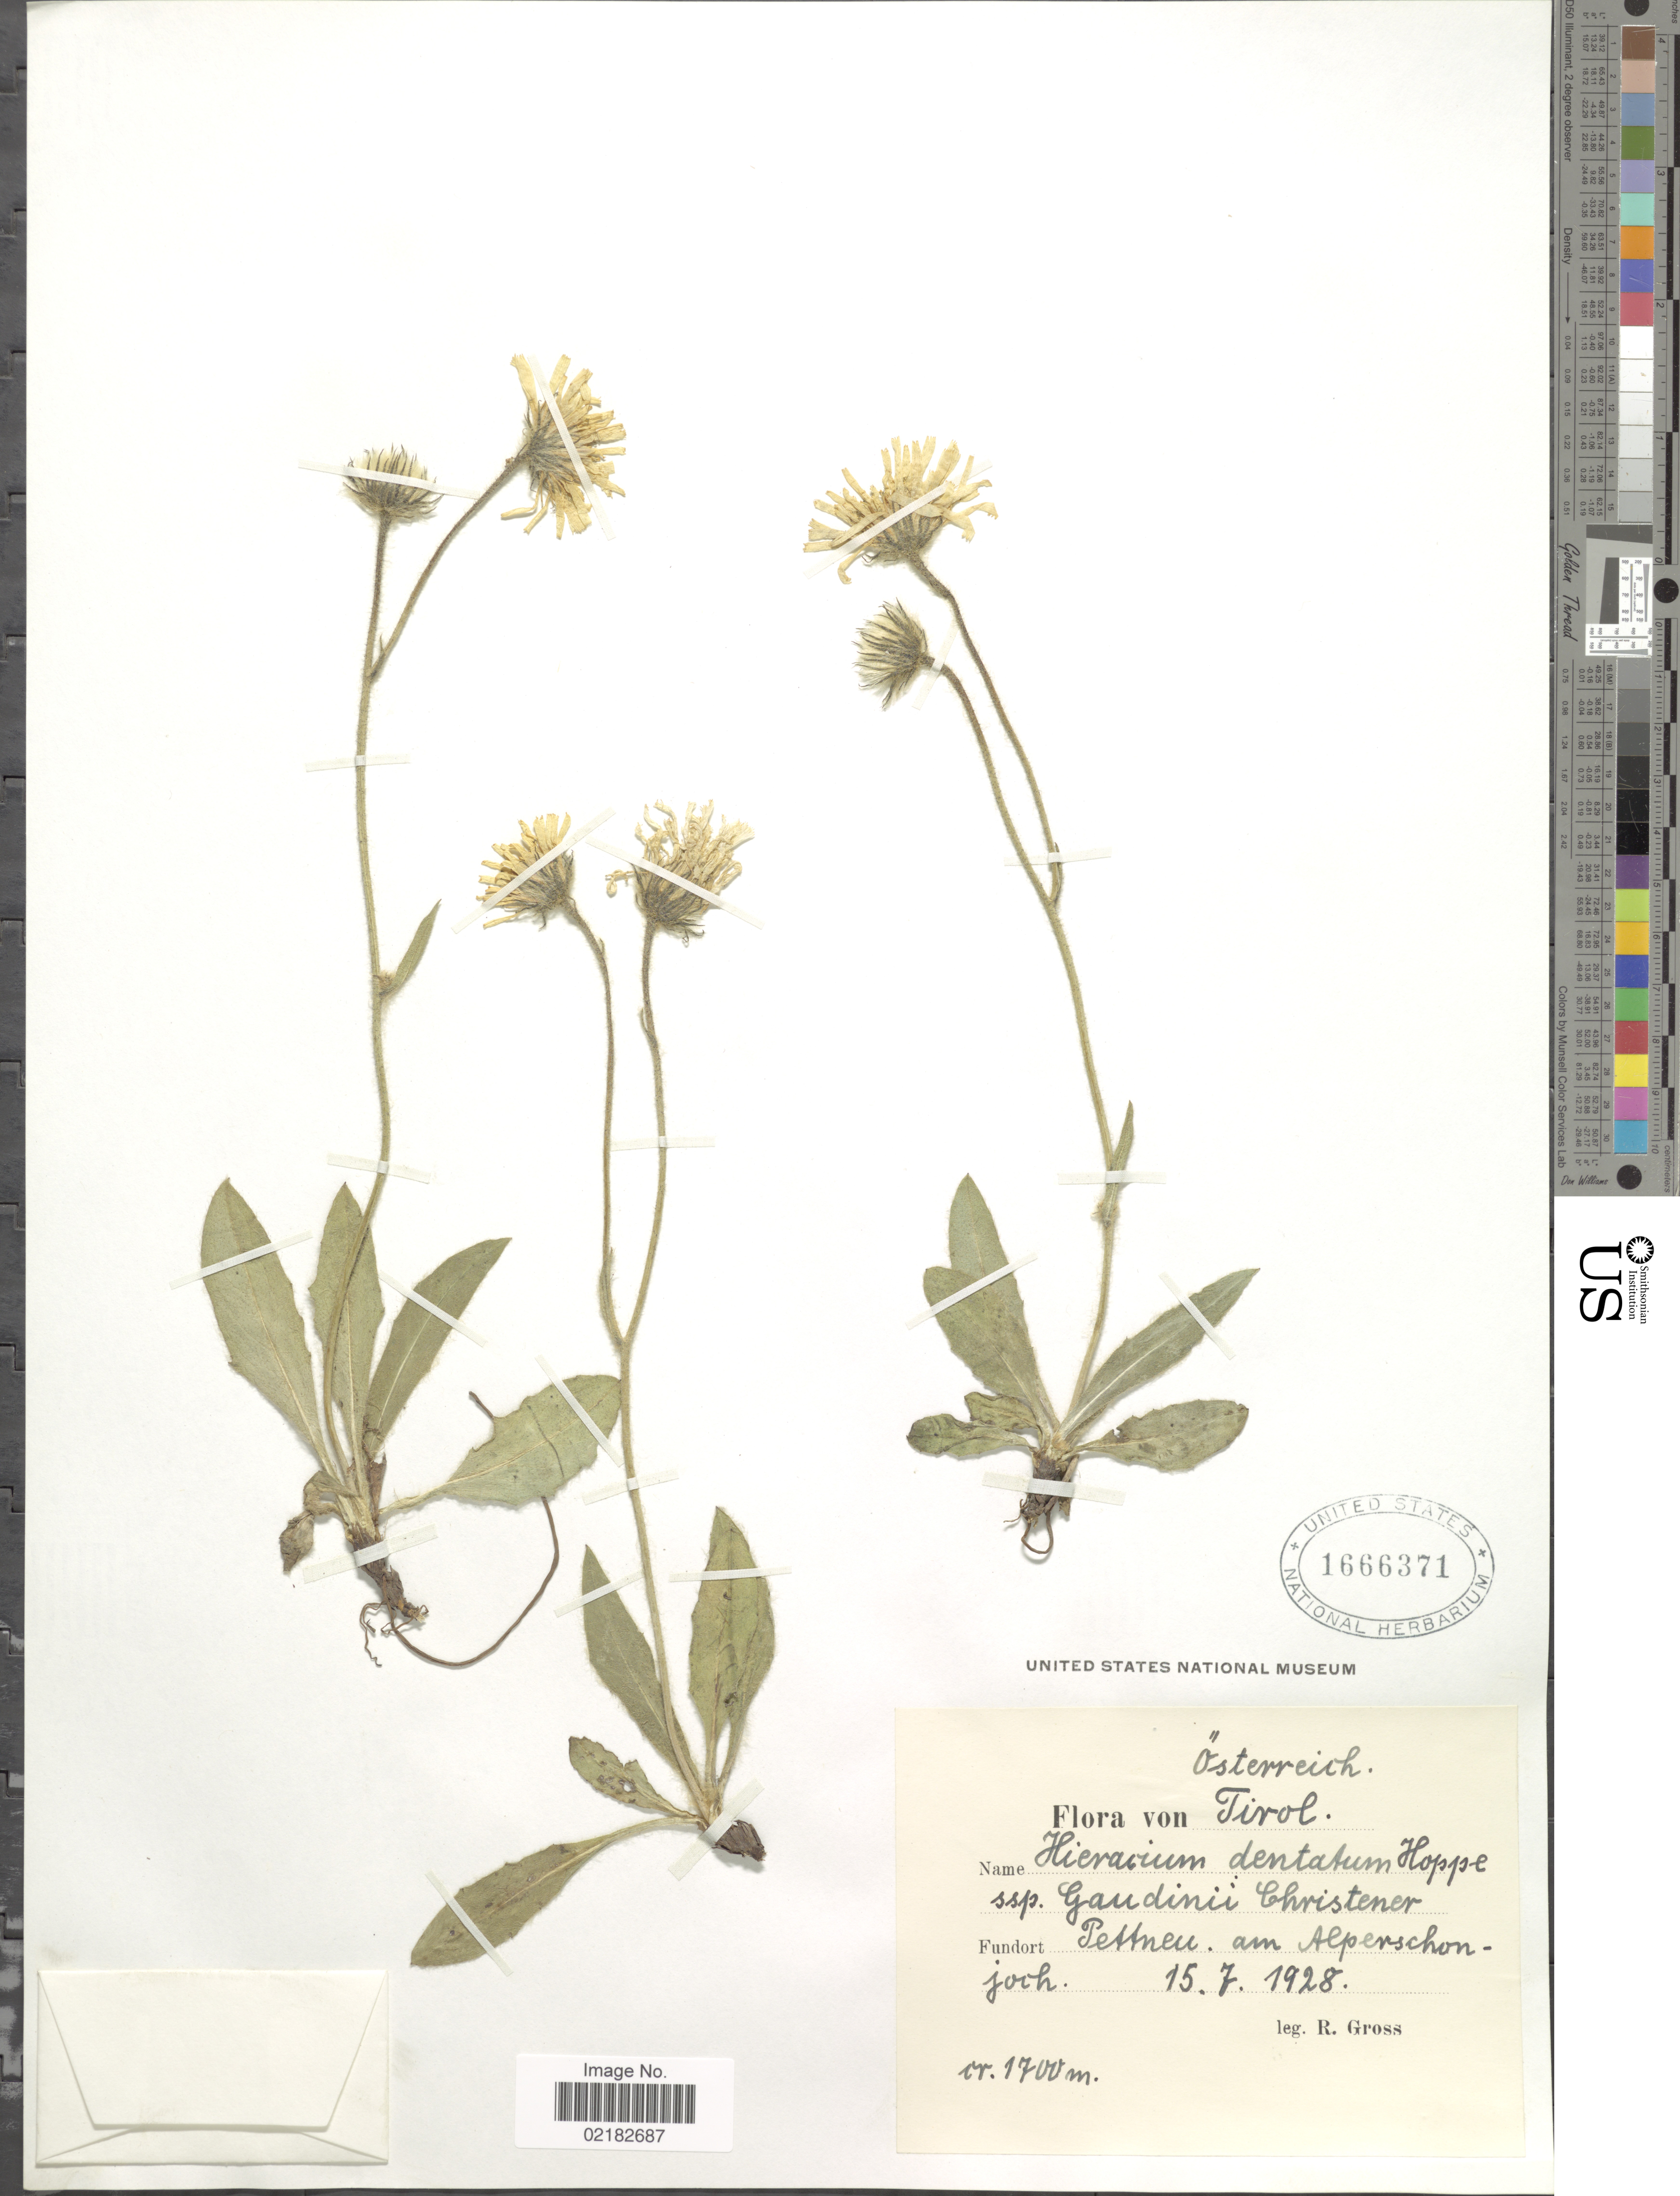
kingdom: Plantae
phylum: Tracheophyta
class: Magnoliopsida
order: Asterales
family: Asteraceae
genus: Hieracium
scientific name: Hieracium dentatum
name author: Hoppe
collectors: R. Gross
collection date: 1928-07-15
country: Austria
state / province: Tirol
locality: Pettneu. a, Alperschon-joch [interpreted]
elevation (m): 1700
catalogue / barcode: US 1666371